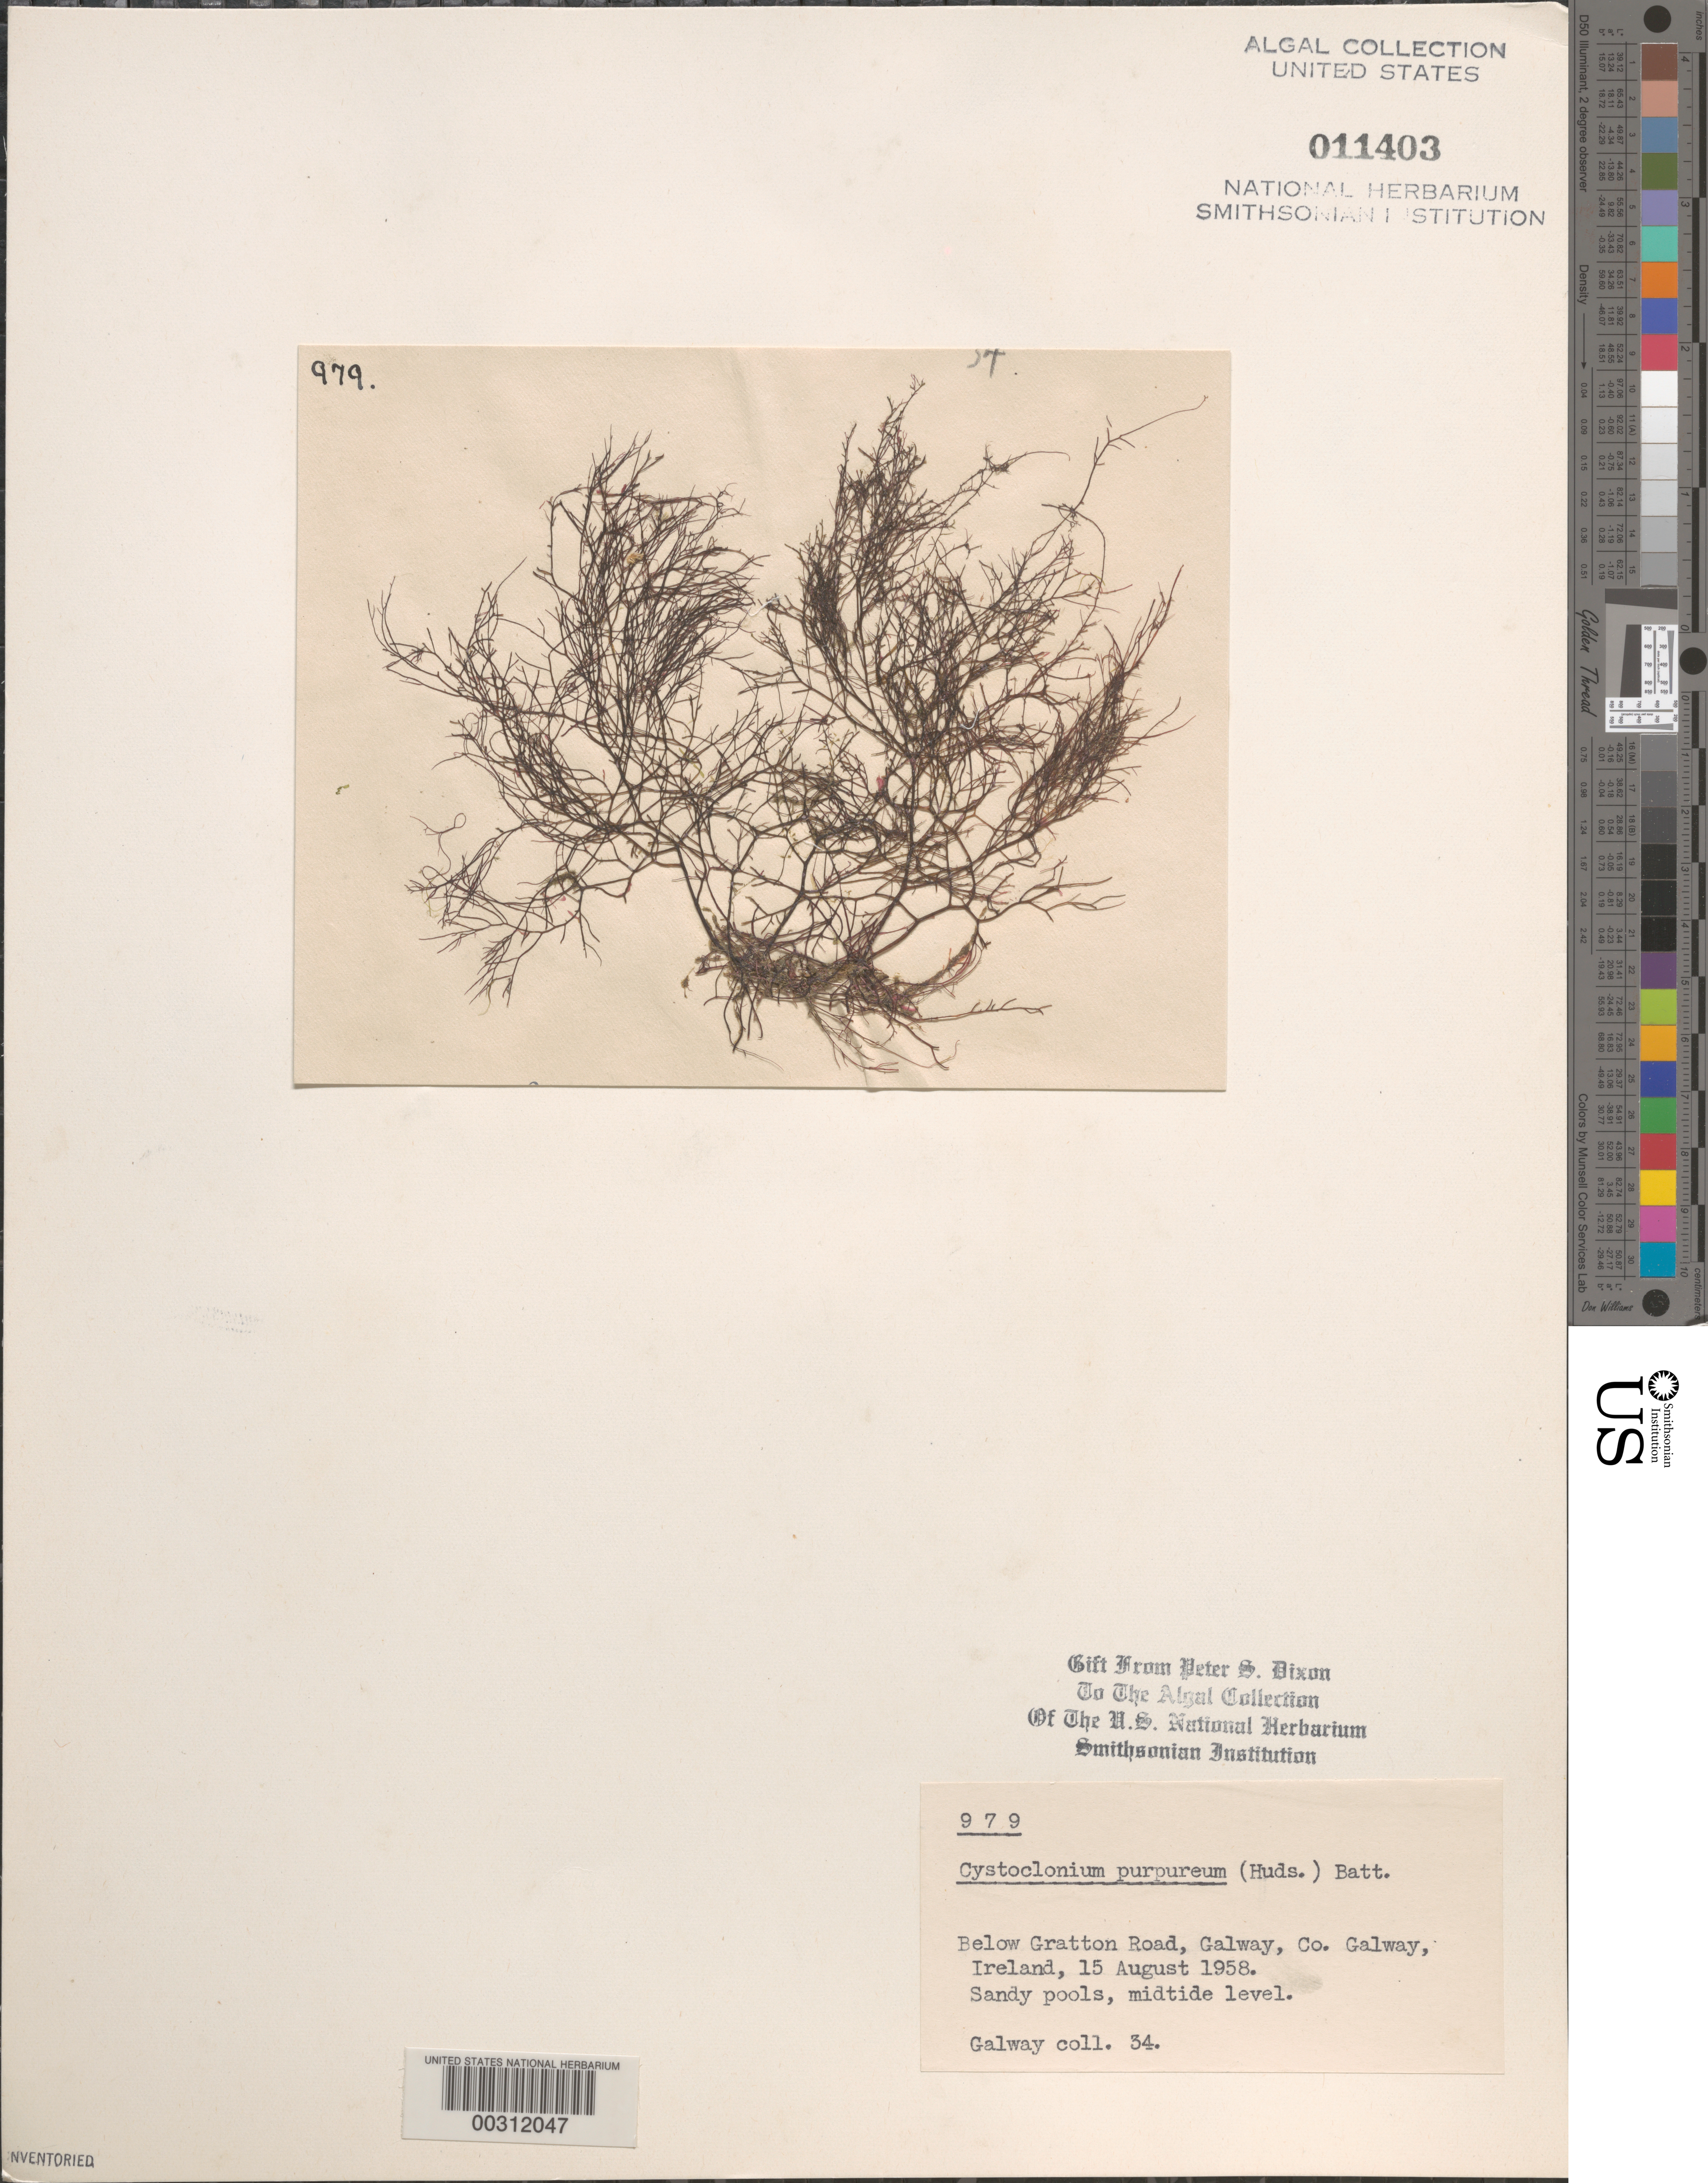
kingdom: Plantae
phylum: Rhodophyta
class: Florideophyceae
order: Gigartinales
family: Cystocloniaceae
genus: Cystoclonium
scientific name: Cystoclonium purpureum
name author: (Huds.) Batters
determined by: Dixon, P. S.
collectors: P. S. Dixon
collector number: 34 & PSD 979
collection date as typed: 15 Aug 1958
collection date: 1958-08-15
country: Ireland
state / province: Connaught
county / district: Galway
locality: Galway, below Gratton Road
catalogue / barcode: US 11403